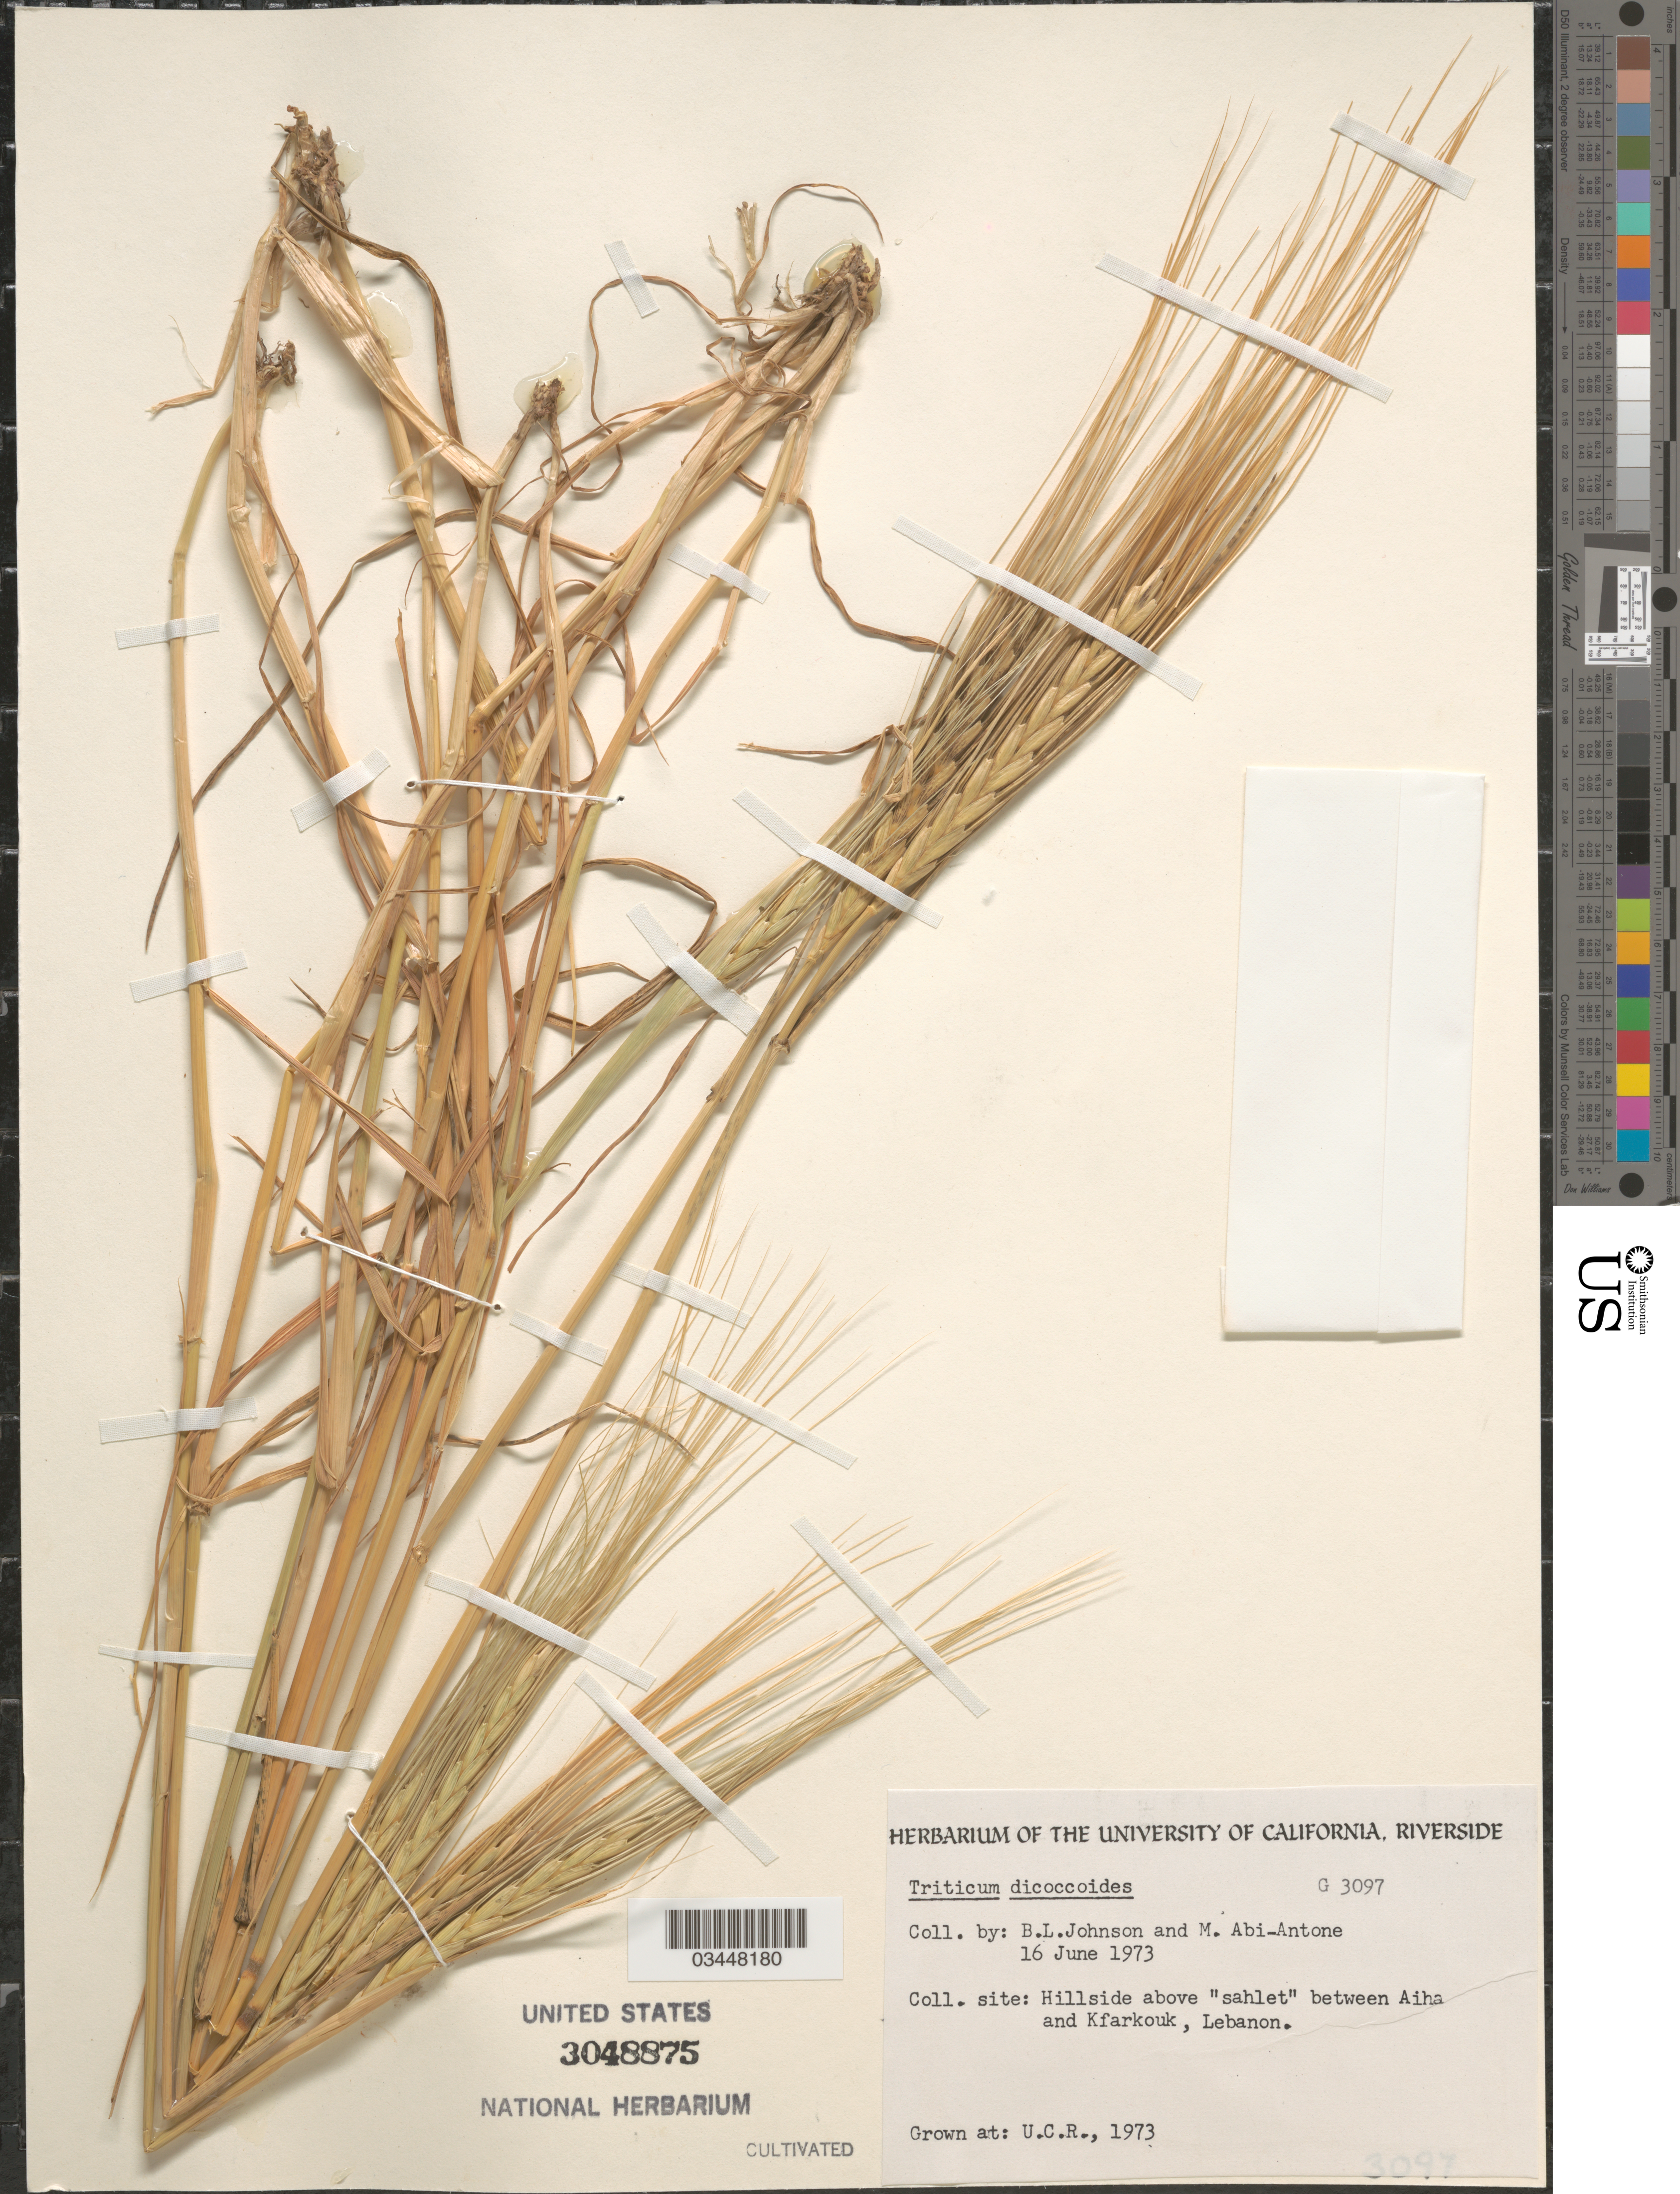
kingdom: Plantae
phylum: Tracheophyta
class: Liliopsida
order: Poales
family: Poaceae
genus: Triticum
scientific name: Triticum dicoccoides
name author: (Körn.) Körn. ex Schweinf.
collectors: ex herb. Univ. of California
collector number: G3097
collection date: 1973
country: United States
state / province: California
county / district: Riverside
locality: U.C.R.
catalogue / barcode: US 3048875